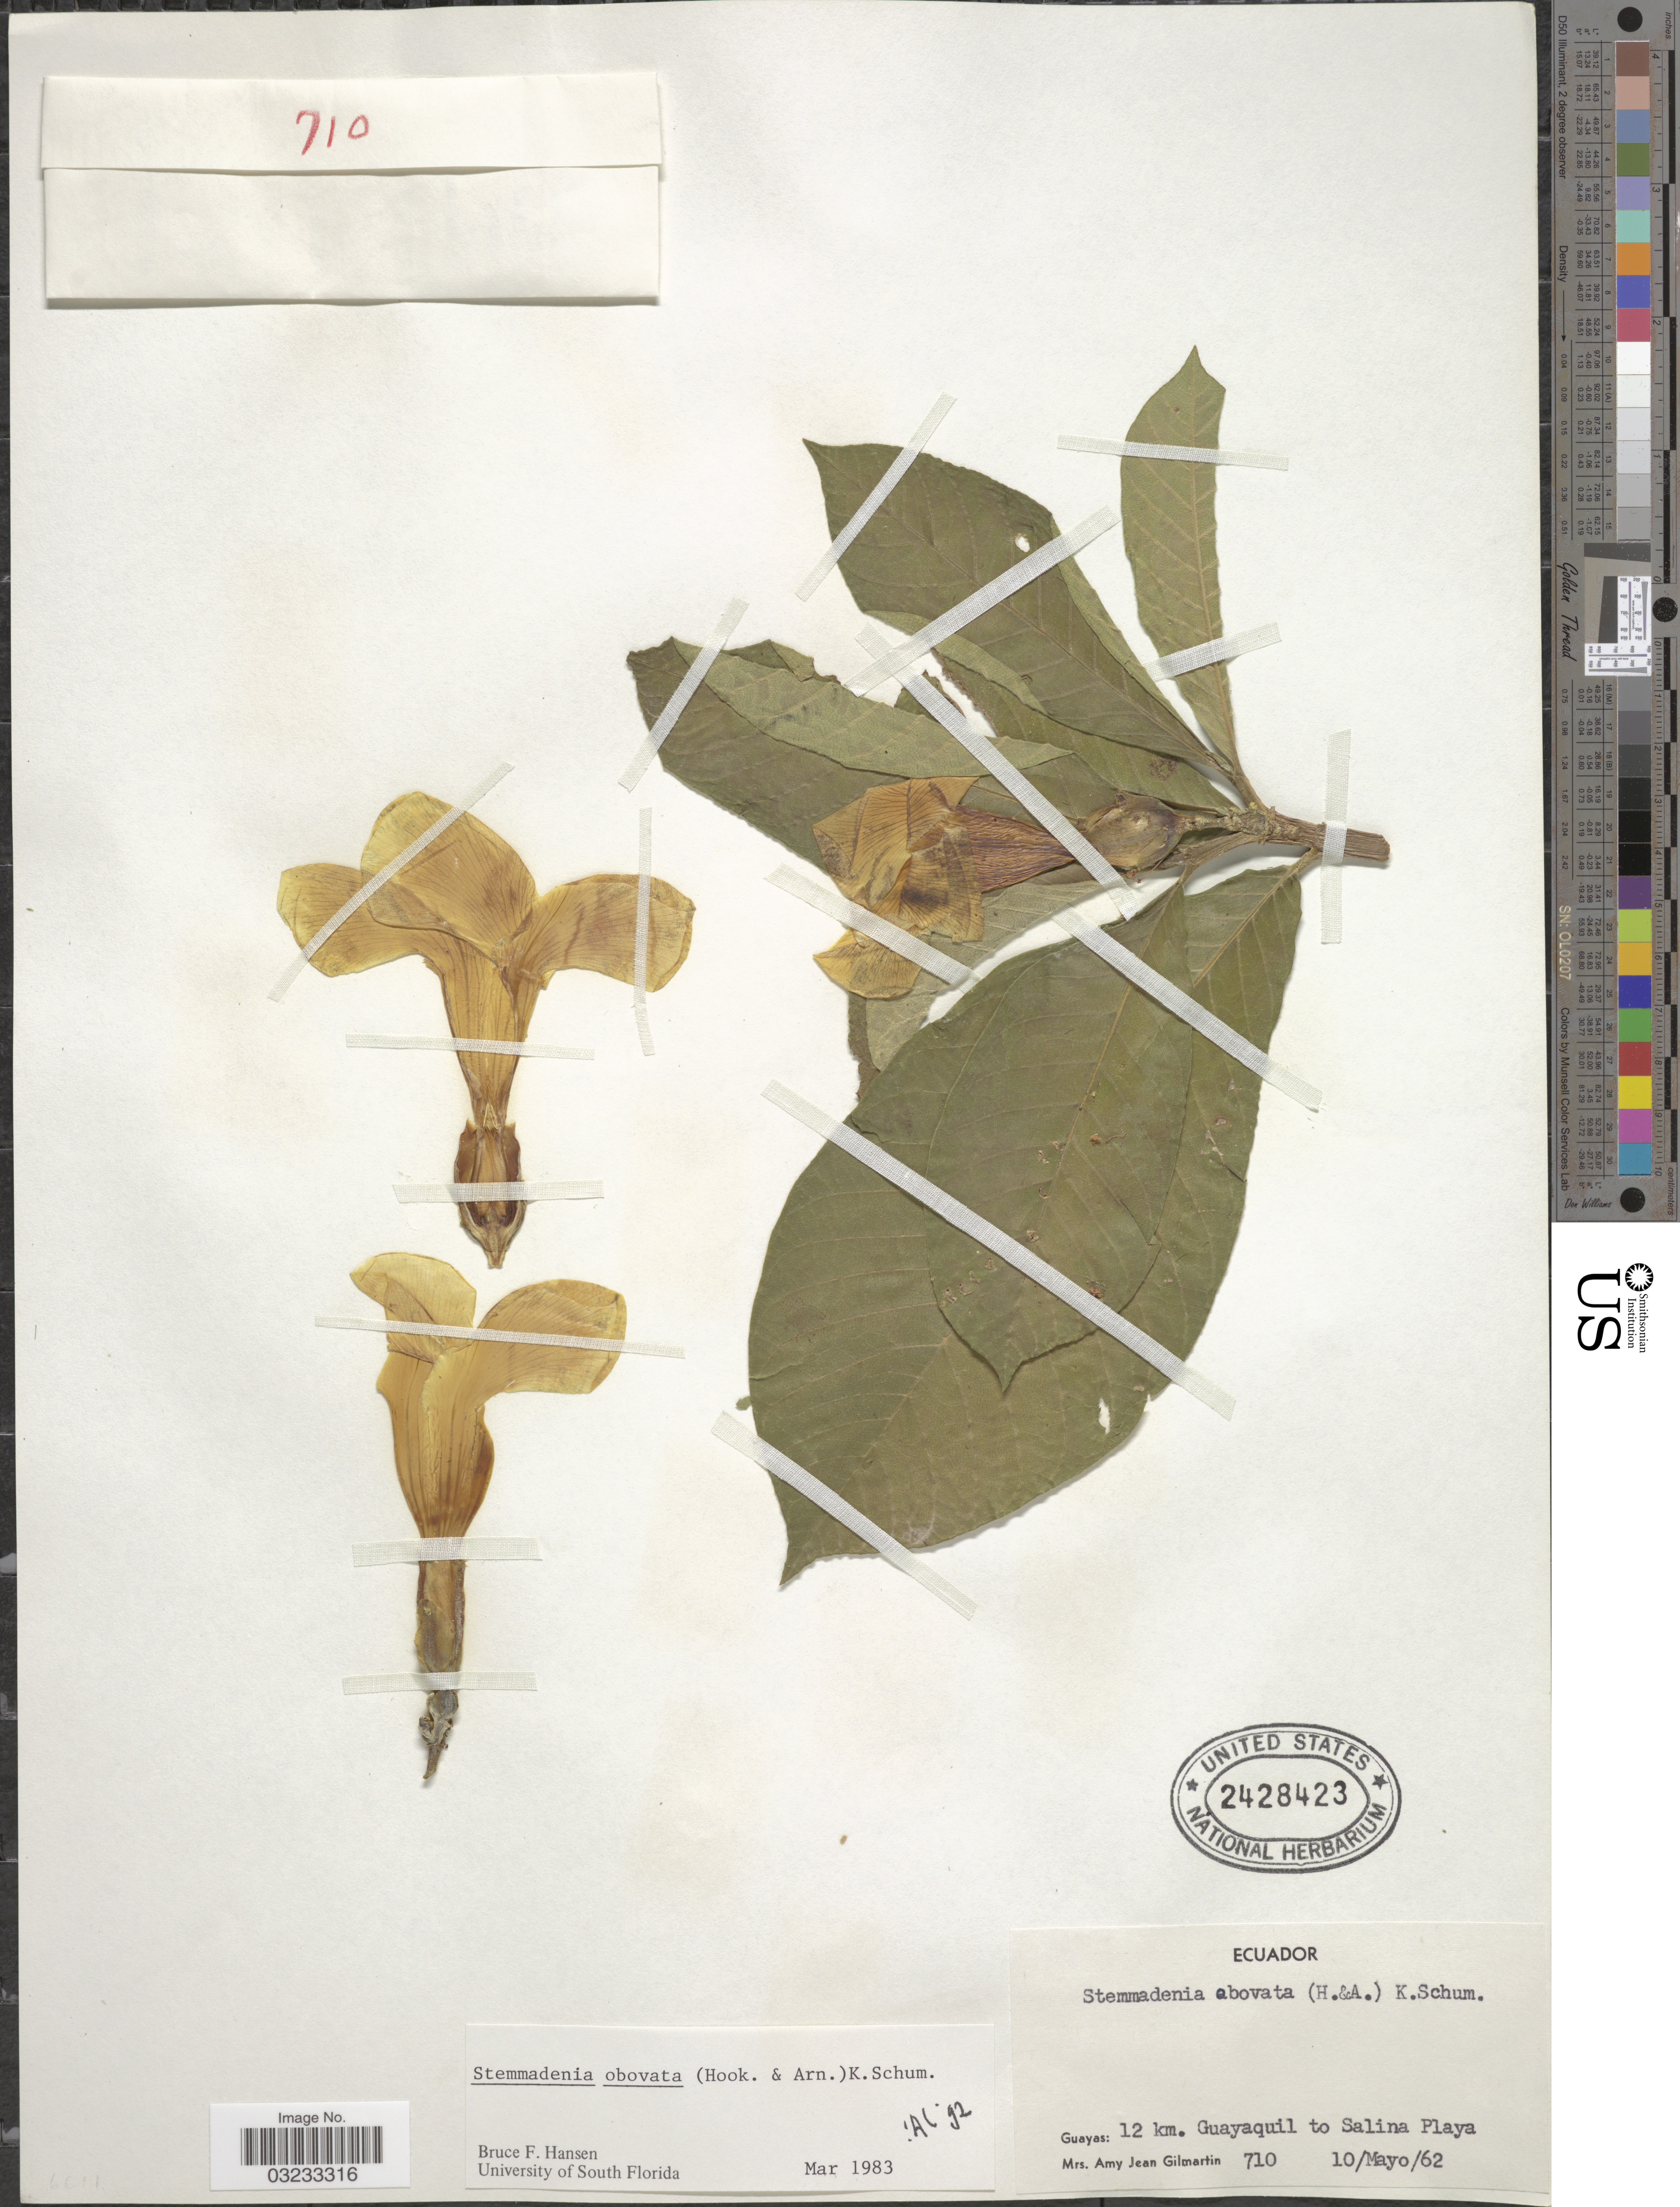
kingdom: Plantae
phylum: Tracheophyta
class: Magnoliopsida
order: Gentianales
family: Apocynaceae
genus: Stemmadenia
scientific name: Stemmadenia obovata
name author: (Hook. & Arn.) K. Schum.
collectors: A. J. Gilmartin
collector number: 710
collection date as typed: Transcribed d/m/y: 10/5/62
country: Ecuador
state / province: Guayas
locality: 12 km. Guayaquil to Salina Playa.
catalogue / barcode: US 2428423